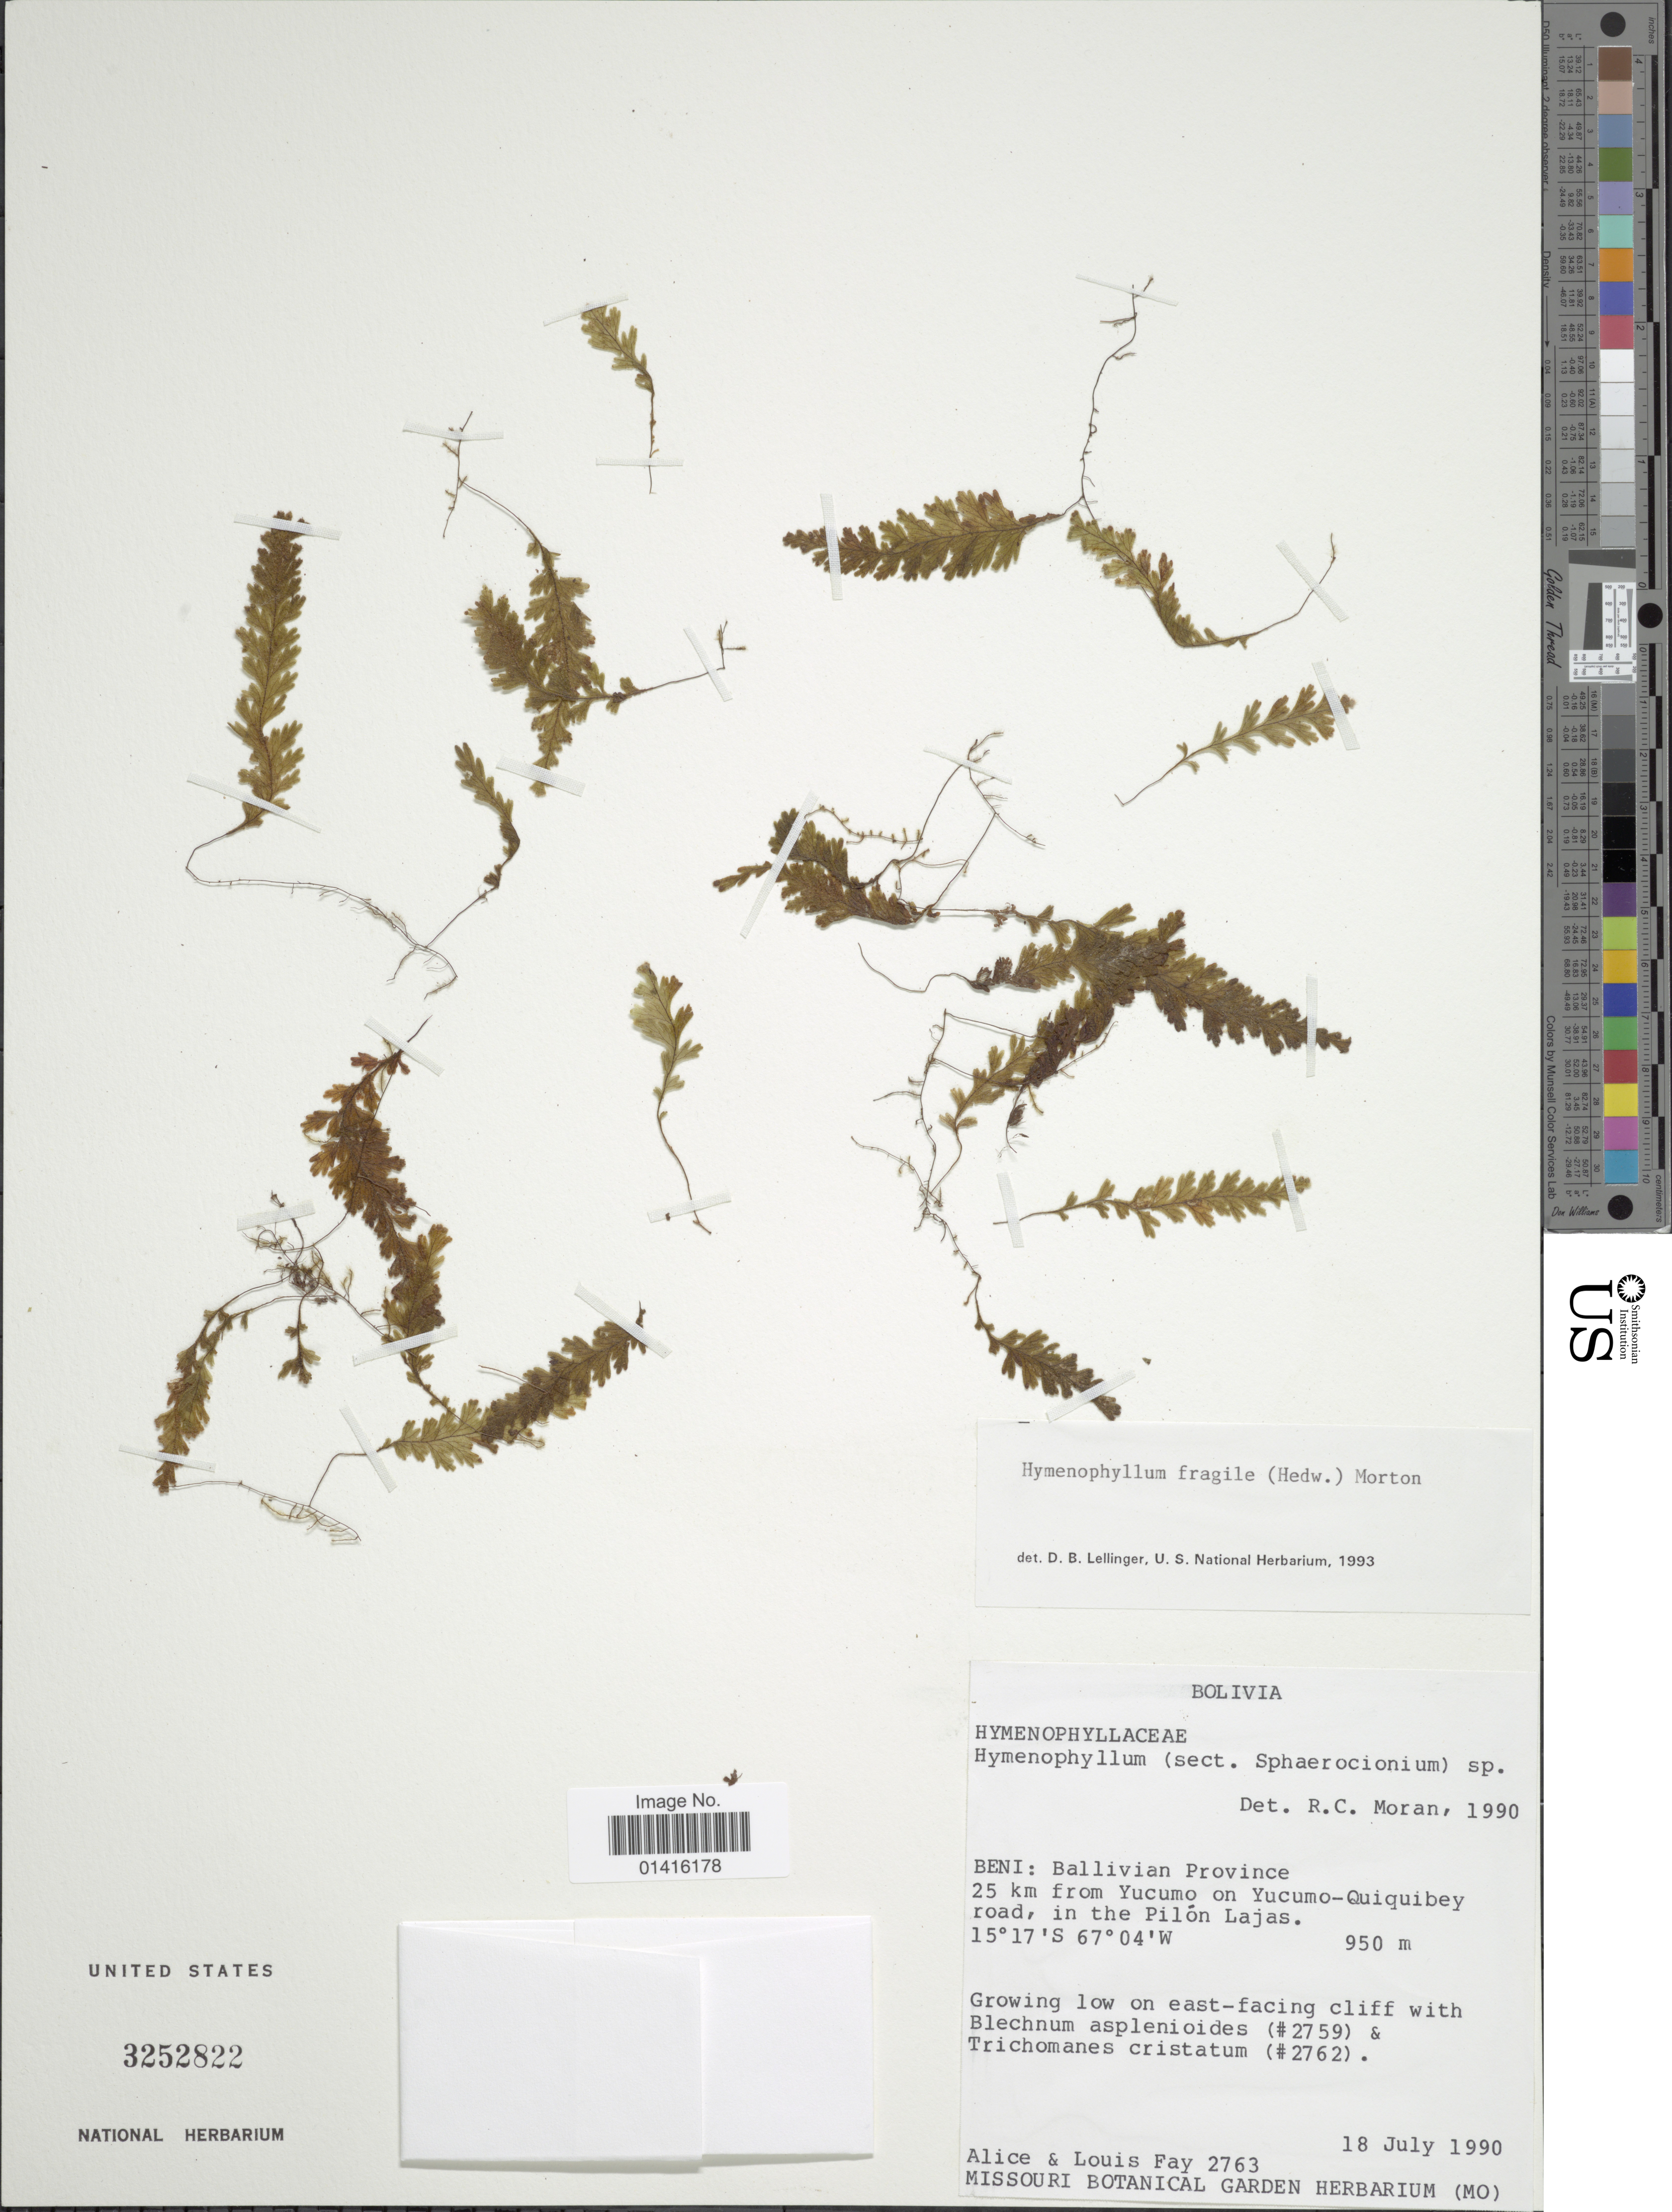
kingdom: Plantae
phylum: Tracheophyta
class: Polypodiopsida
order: Hymenophyllales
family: Hymenophyllaceae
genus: Hymenophyllum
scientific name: Hymenophyllum fragile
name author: (Hedw.) C.V. Morton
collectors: A. Fay & L. Fay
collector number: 2763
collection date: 1990-07-18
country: Bolivia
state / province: Beni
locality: Ballivian Province, 25 km from Yucumo on Yucumo-Quiquibey road, in the Pilón Lajas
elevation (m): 950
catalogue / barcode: US 325822